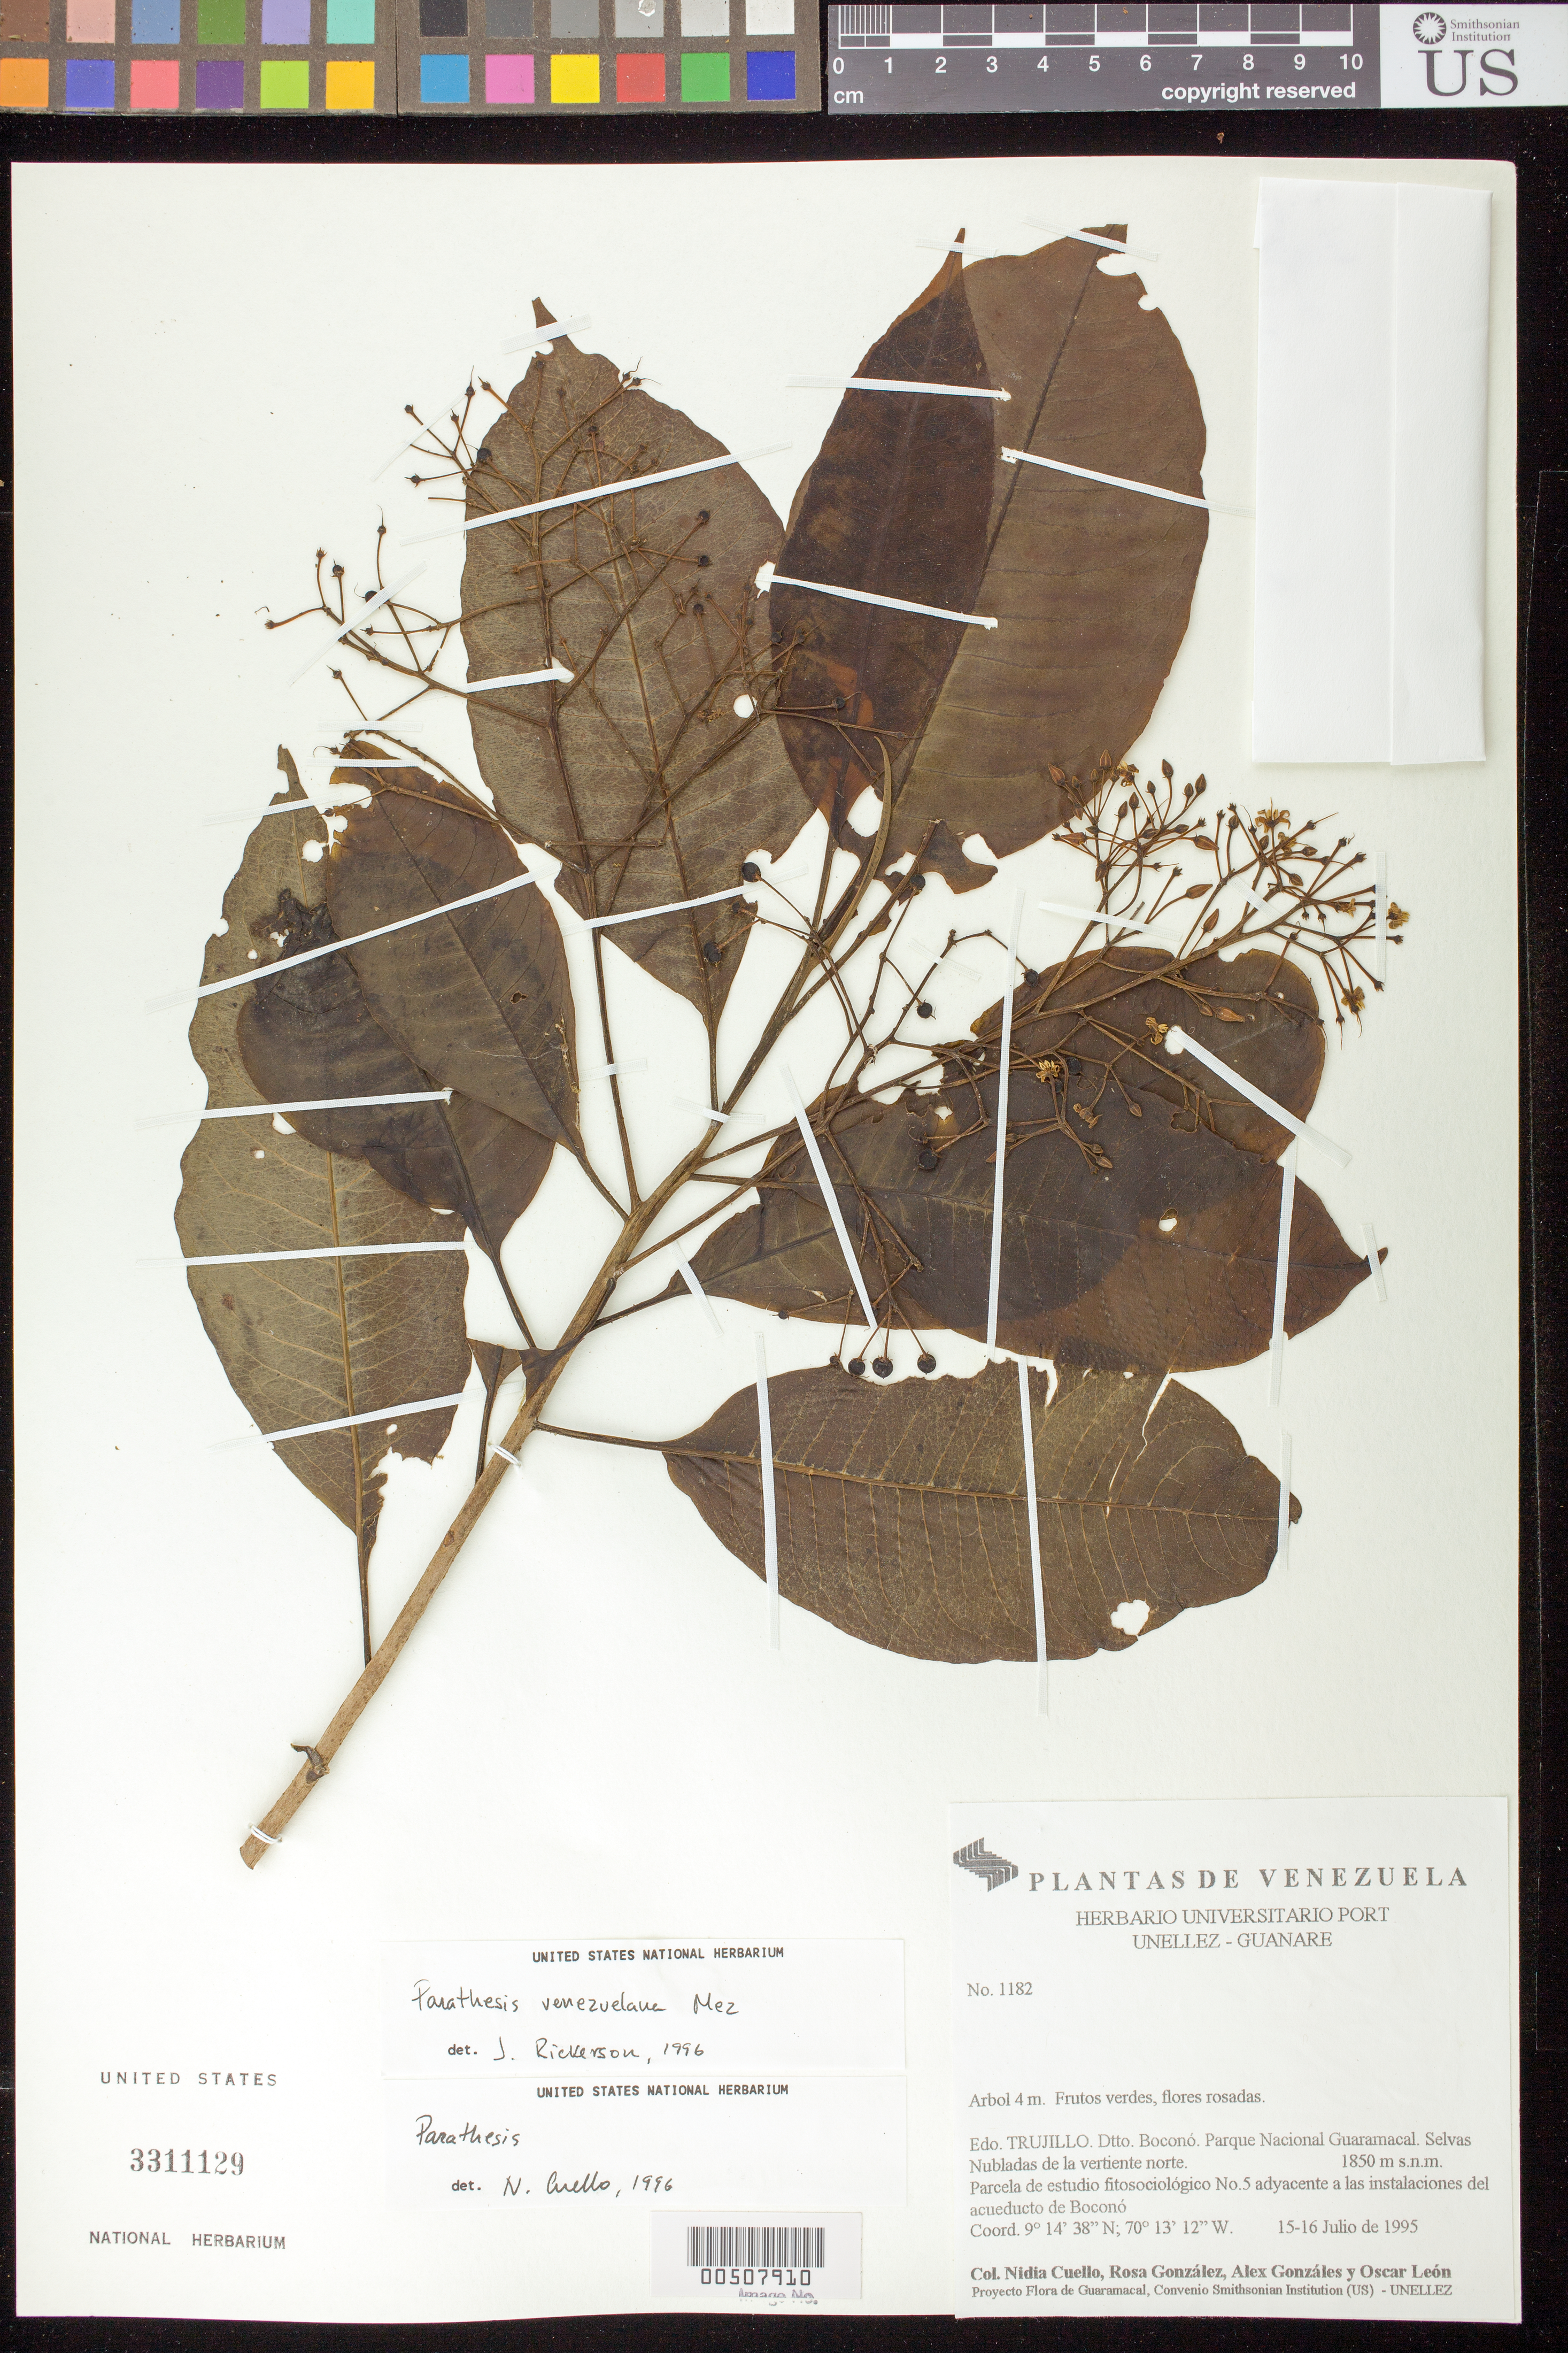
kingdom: Plantae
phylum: Tracheophyta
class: Magnoliopsida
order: Ericales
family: Primulaceae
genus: Parathesis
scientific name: Parathesis venezuelana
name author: Mez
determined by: Rickerson, J.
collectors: N. L. Cuello, R. González, A. Gonzáles & O. León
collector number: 1182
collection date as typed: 15 Jul 1995 to 16 Jul 1995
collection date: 1995-07-15/1995-07-16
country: Venezuela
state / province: Trujillo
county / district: Boconó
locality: Parque Nacional Guaramacal. Vertiente N. Adyacente a las instalaciones del acueducto de Boconó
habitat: Selvas Nubladas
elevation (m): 1850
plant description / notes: BRIT, NY, PORT, US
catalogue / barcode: US 3311129